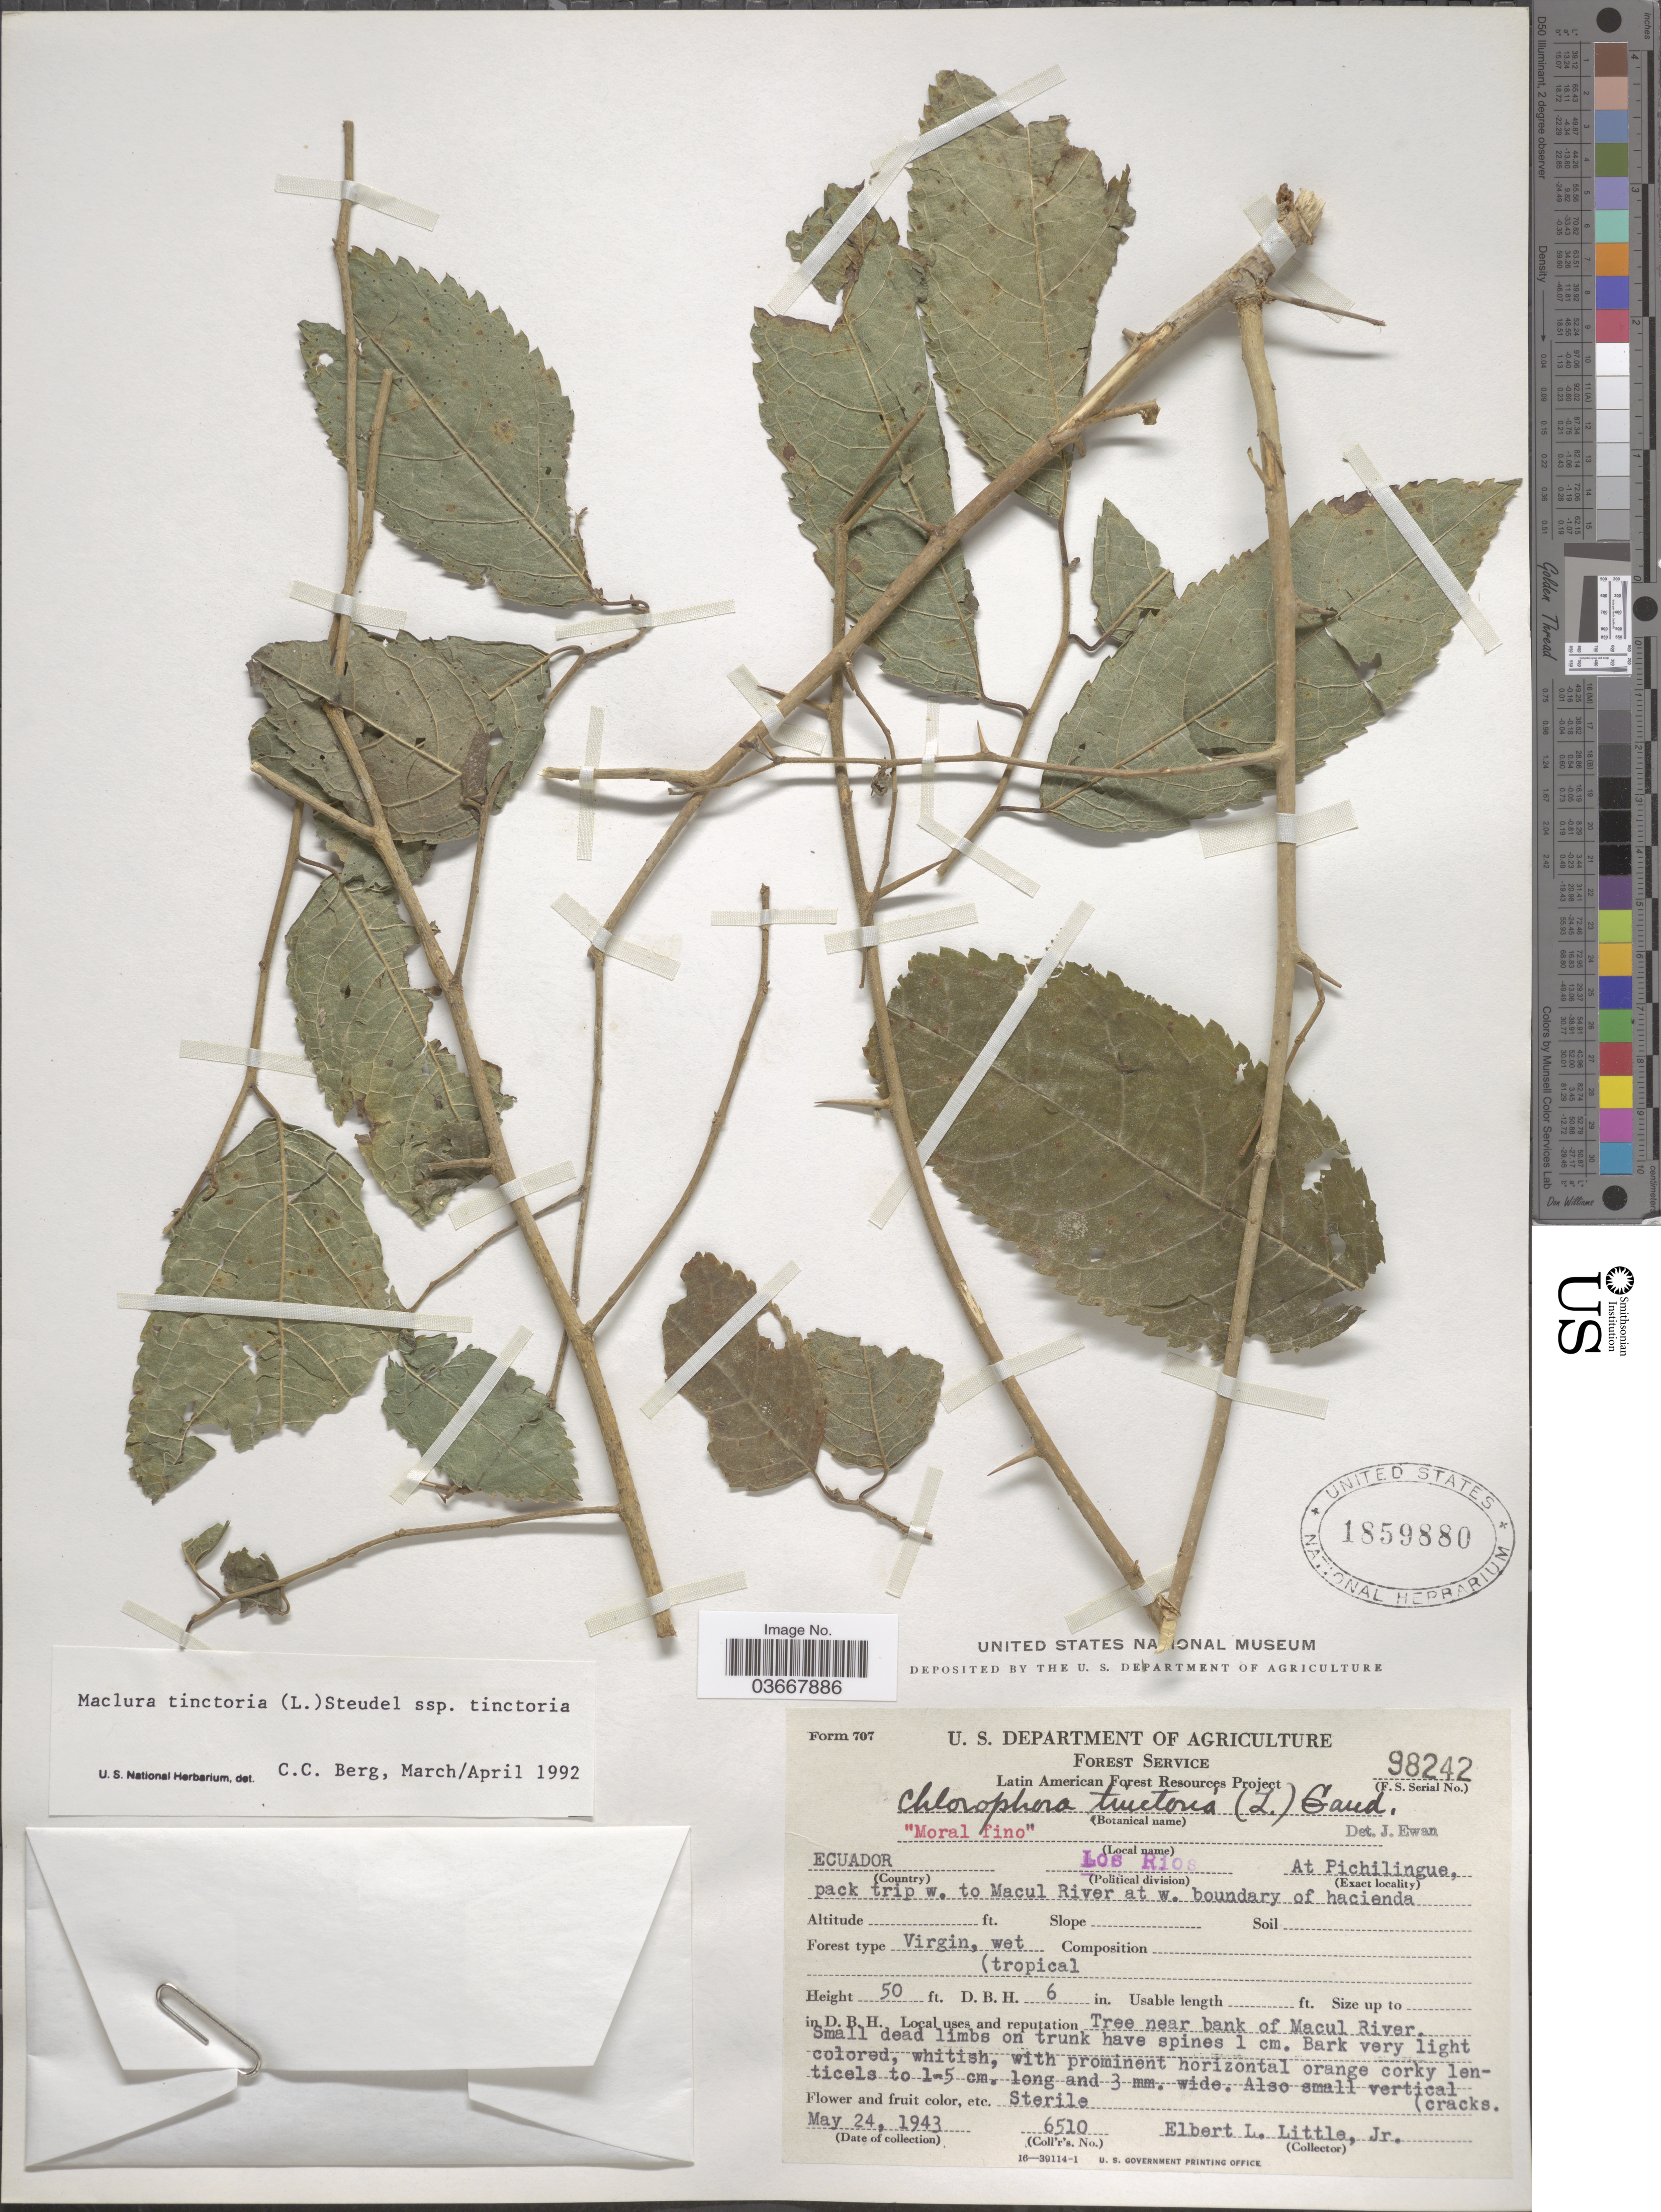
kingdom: Plantae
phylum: Tracheophyta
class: Magnoliopsida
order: Rosales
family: Moraceae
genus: Maclura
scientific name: Maclura tinctoria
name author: (L.) D. Don ex Steud.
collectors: E. L. Little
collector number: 6510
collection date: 1943-05-24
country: Ecuador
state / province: Los Ríos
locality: At Pichilingue, pack trip w. to Macul River at w. boundary of hacienda. Tree near bank of Macul River.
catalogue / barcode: US 1859880